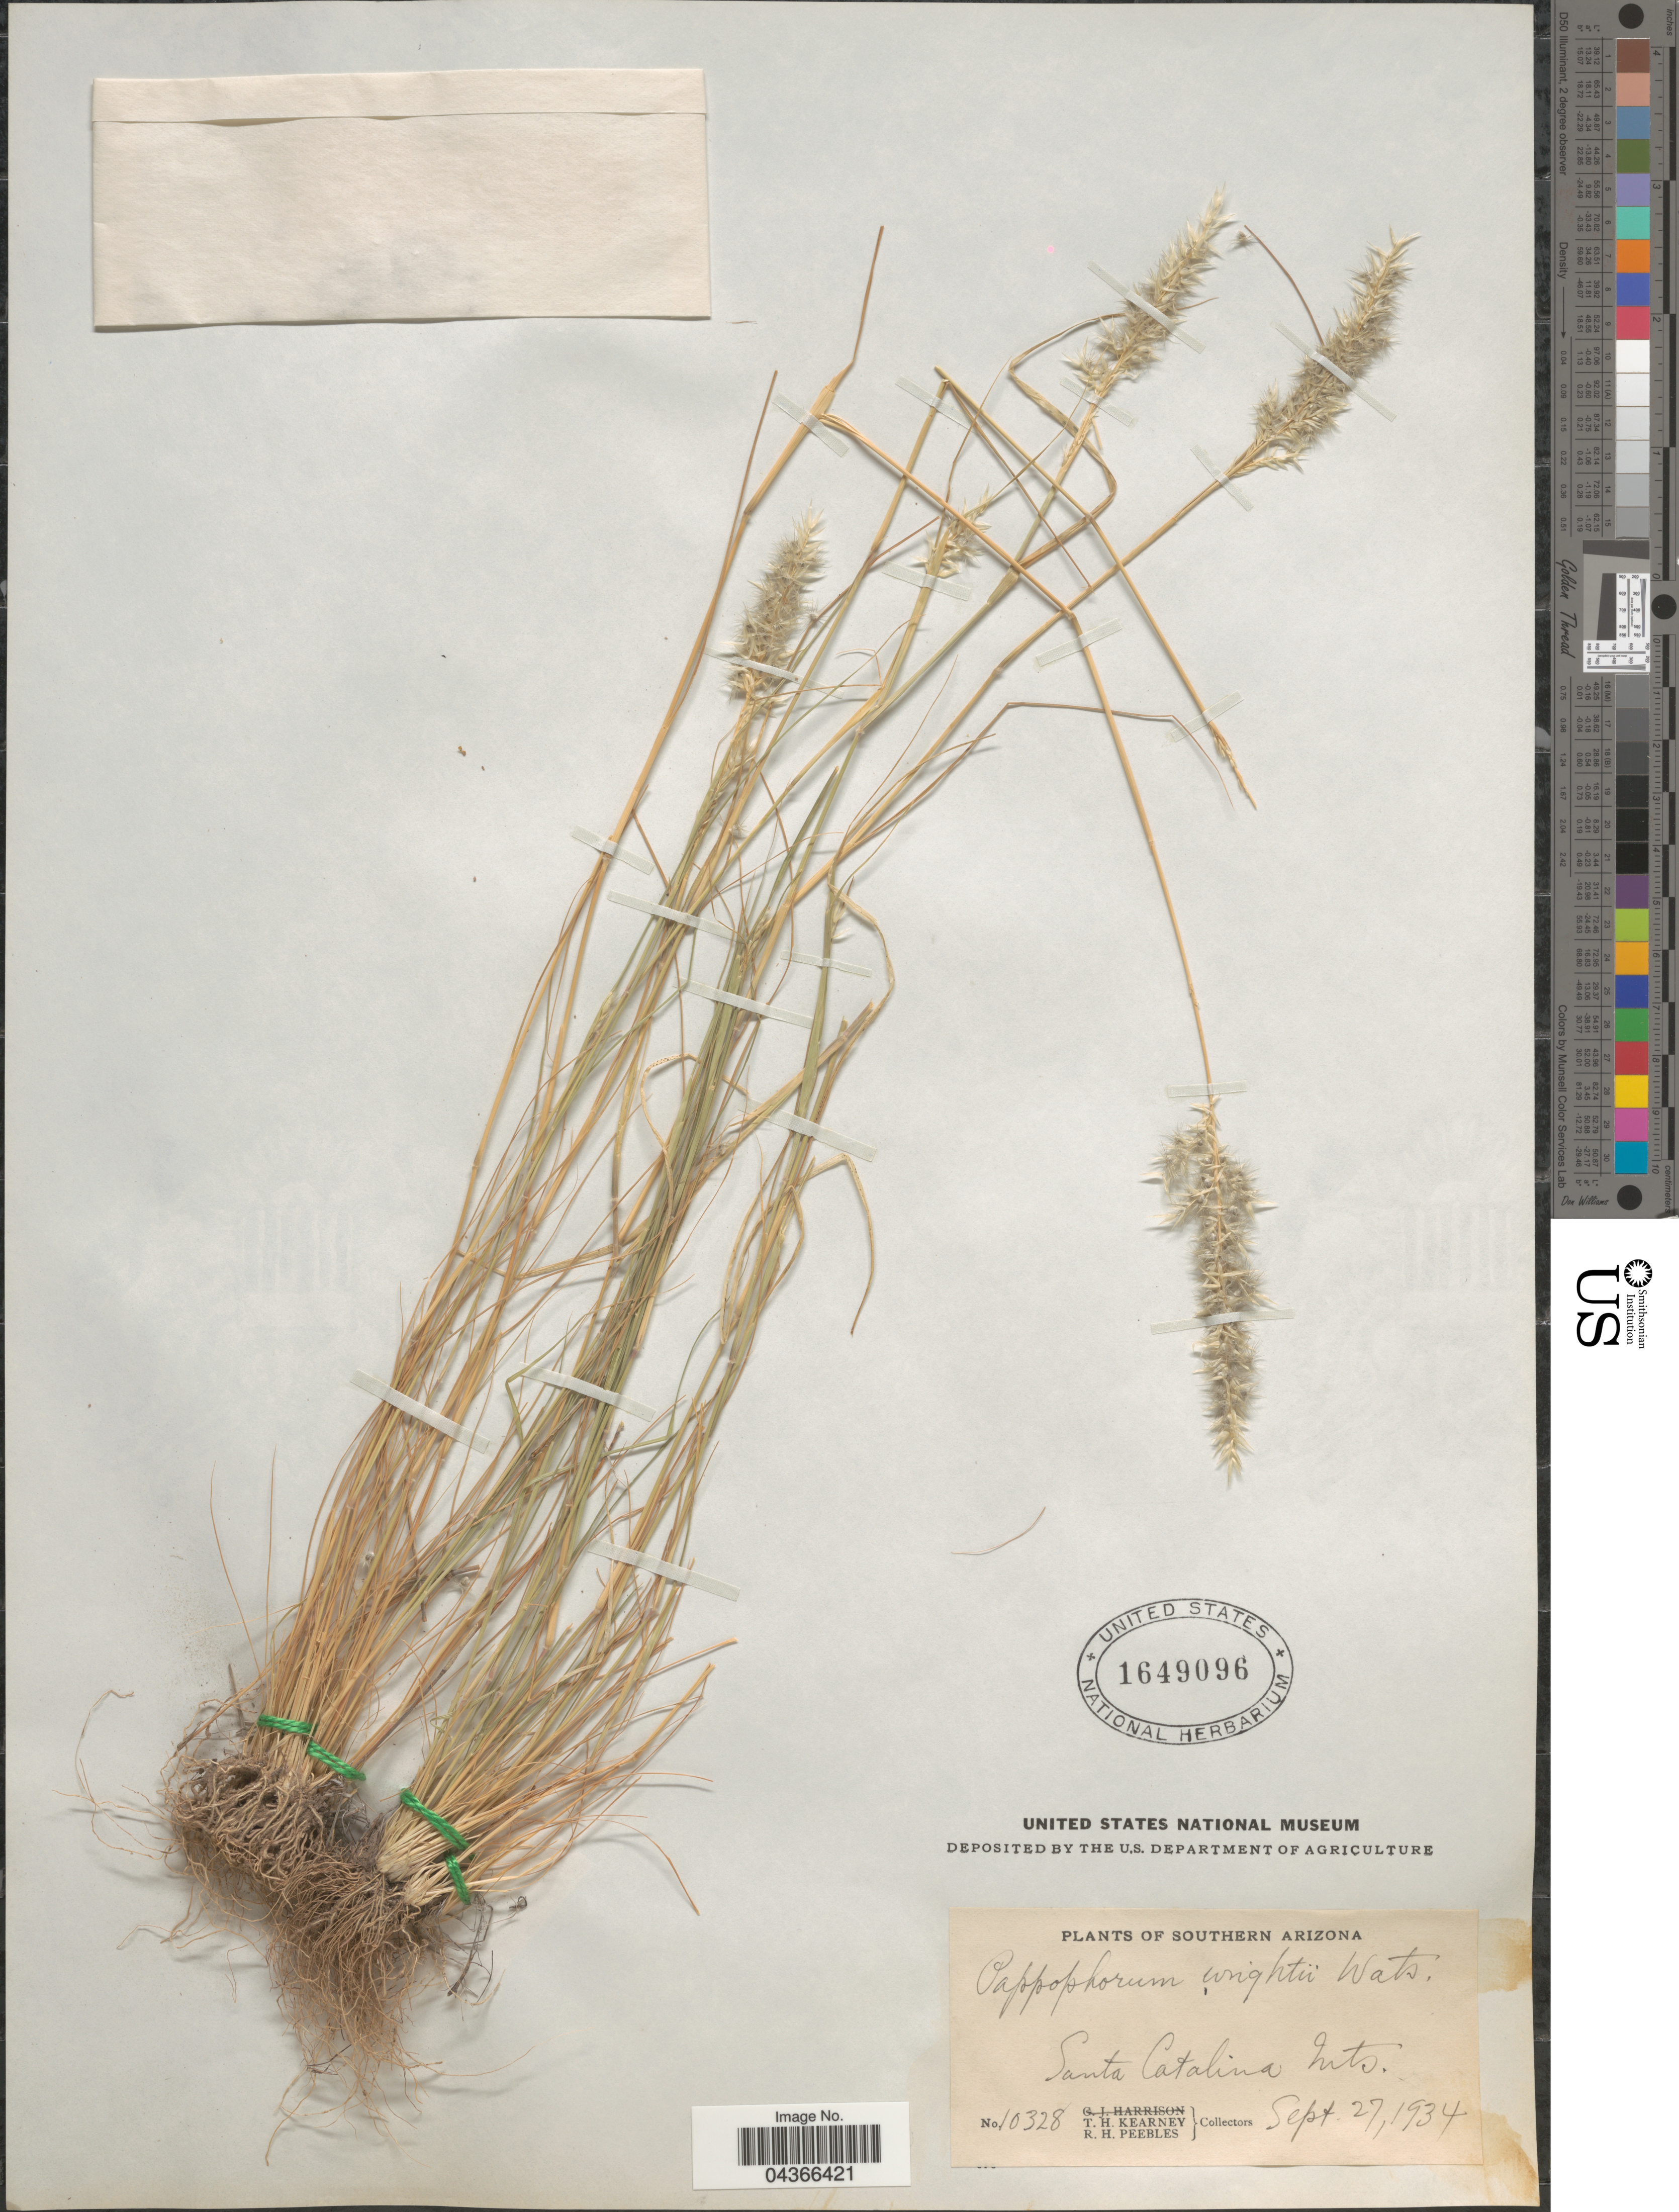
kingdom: Plantae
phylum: Tracheophyta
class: Liliopsida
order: Poales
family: Poaceae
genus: Enneapogon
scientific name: Enneapogon desvauxii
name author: P. Beauv.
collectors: T. H. Kearney & R. H. Peebles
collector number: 10328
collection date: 1934-09-27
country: United States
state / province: Arizona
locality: Southern Arizona. Santa Catalina Mts.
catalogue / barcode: US 1649096